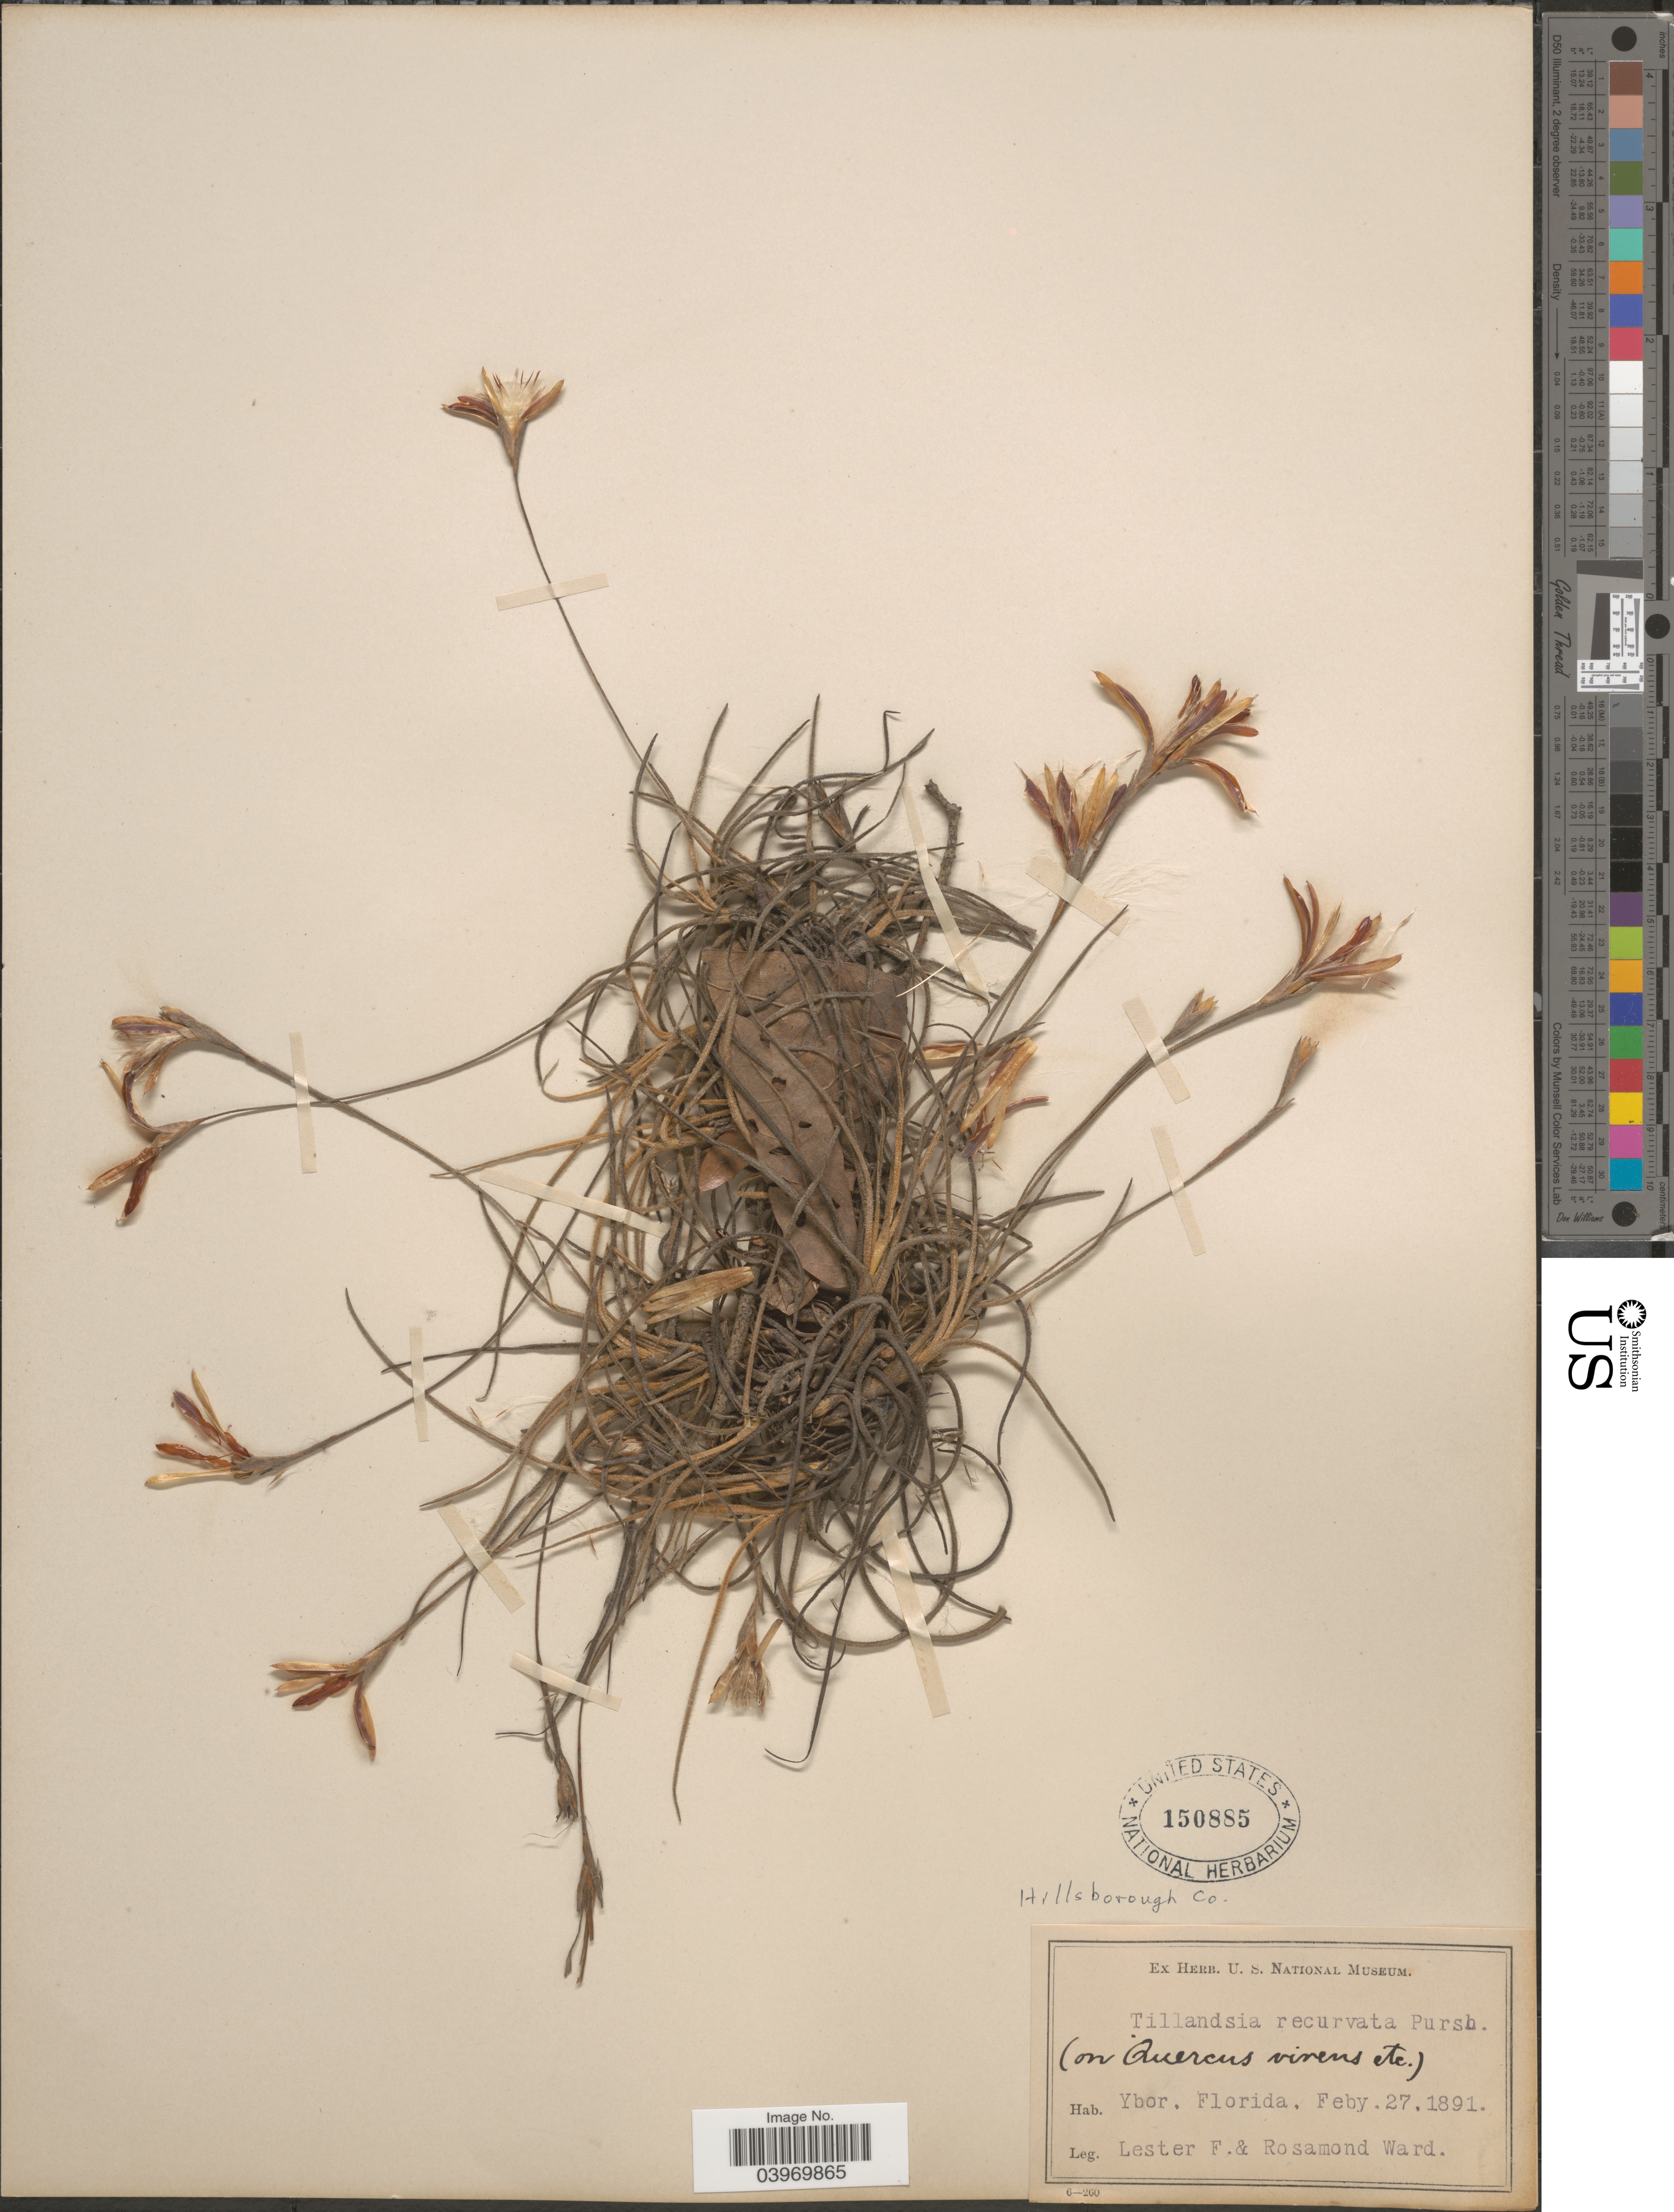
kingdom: Plantae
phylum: Tracheophyta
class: Liliopsida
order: Poales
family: Bromeliaceae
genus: Tillandsia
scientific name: Tillandsia recurvata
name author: L.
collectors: L. F. Ward & R. Ward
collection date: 1891-02-27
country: United States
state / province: Florida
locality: Ybor. Hillsborough Co.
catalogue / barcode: US 150885